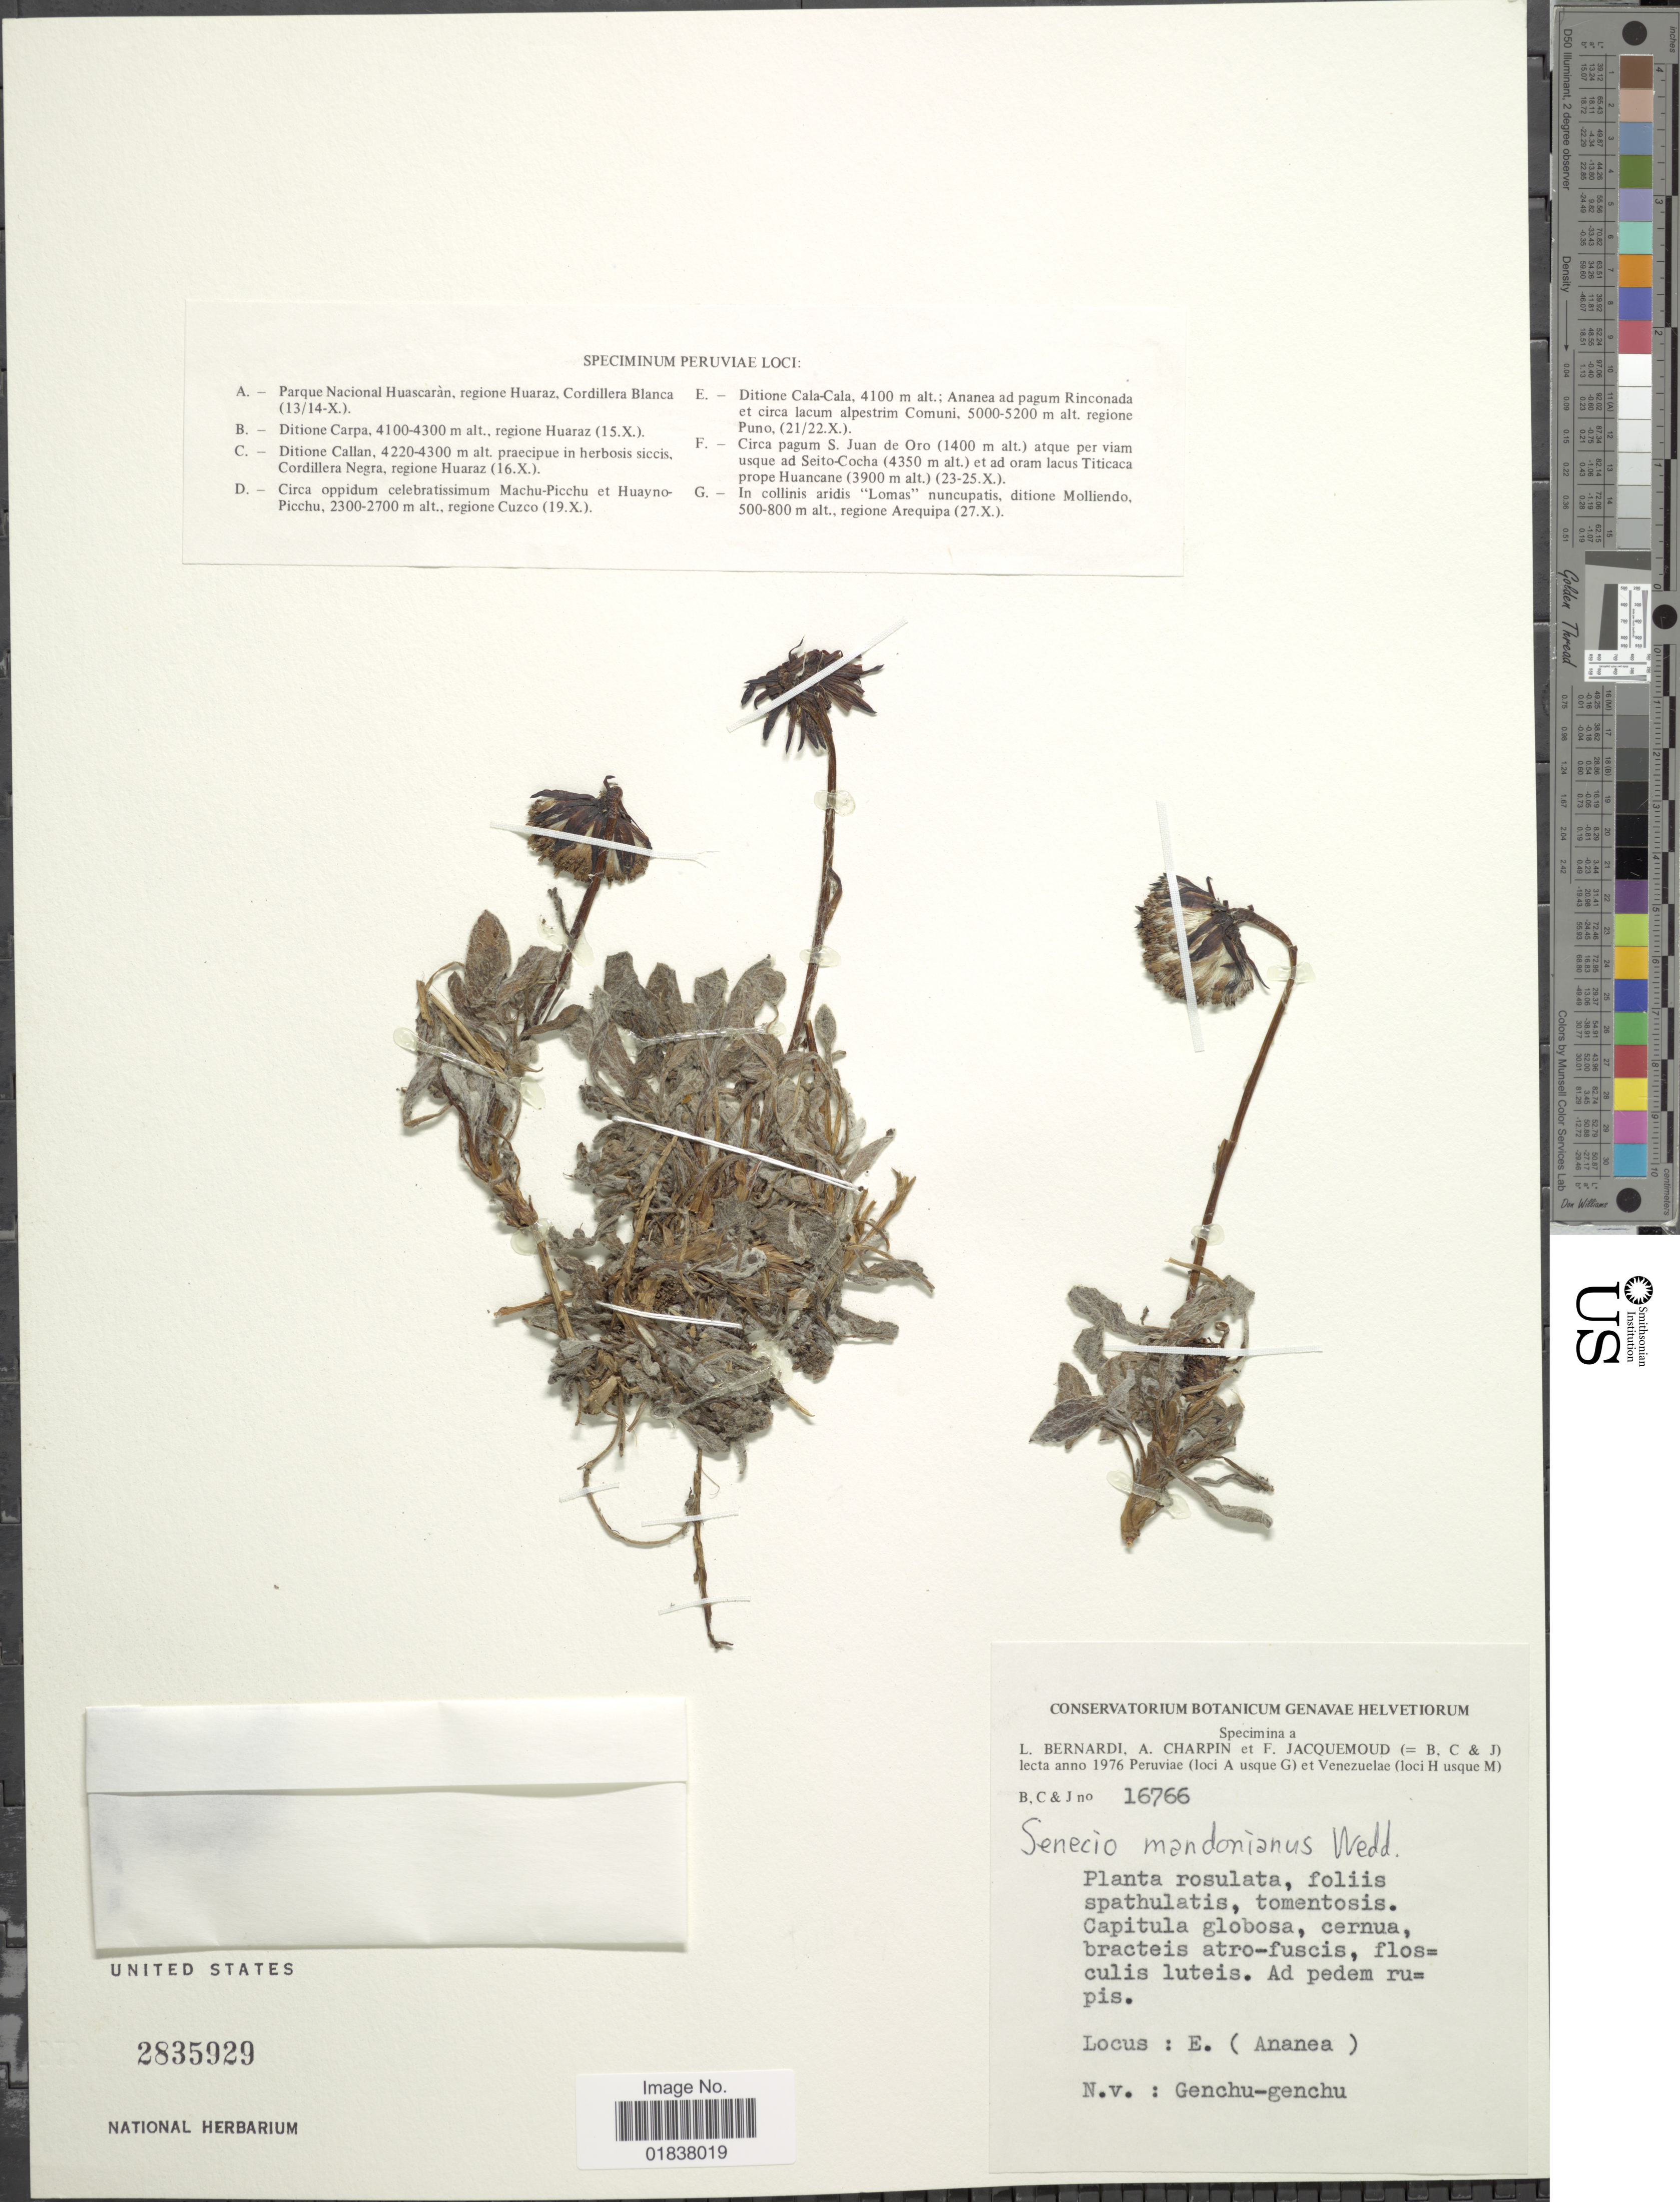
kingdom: Plantae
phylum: Tracheophyta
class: Magnoliopsida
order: Asterales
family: Asteraceae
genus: Senecio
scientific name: Senecio candollei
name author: Wedd.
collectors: L. Bernardi, A. Charpin & F. Jacquemoud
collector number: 16766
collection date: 1976-10-21/1976-10-22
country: Peru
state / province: Puno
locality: Ditione Cala-Cala, Ananea ad pagum Rinconada etcirca lacum alpestrim Comuni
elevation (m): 5000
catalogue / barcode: US 2835929